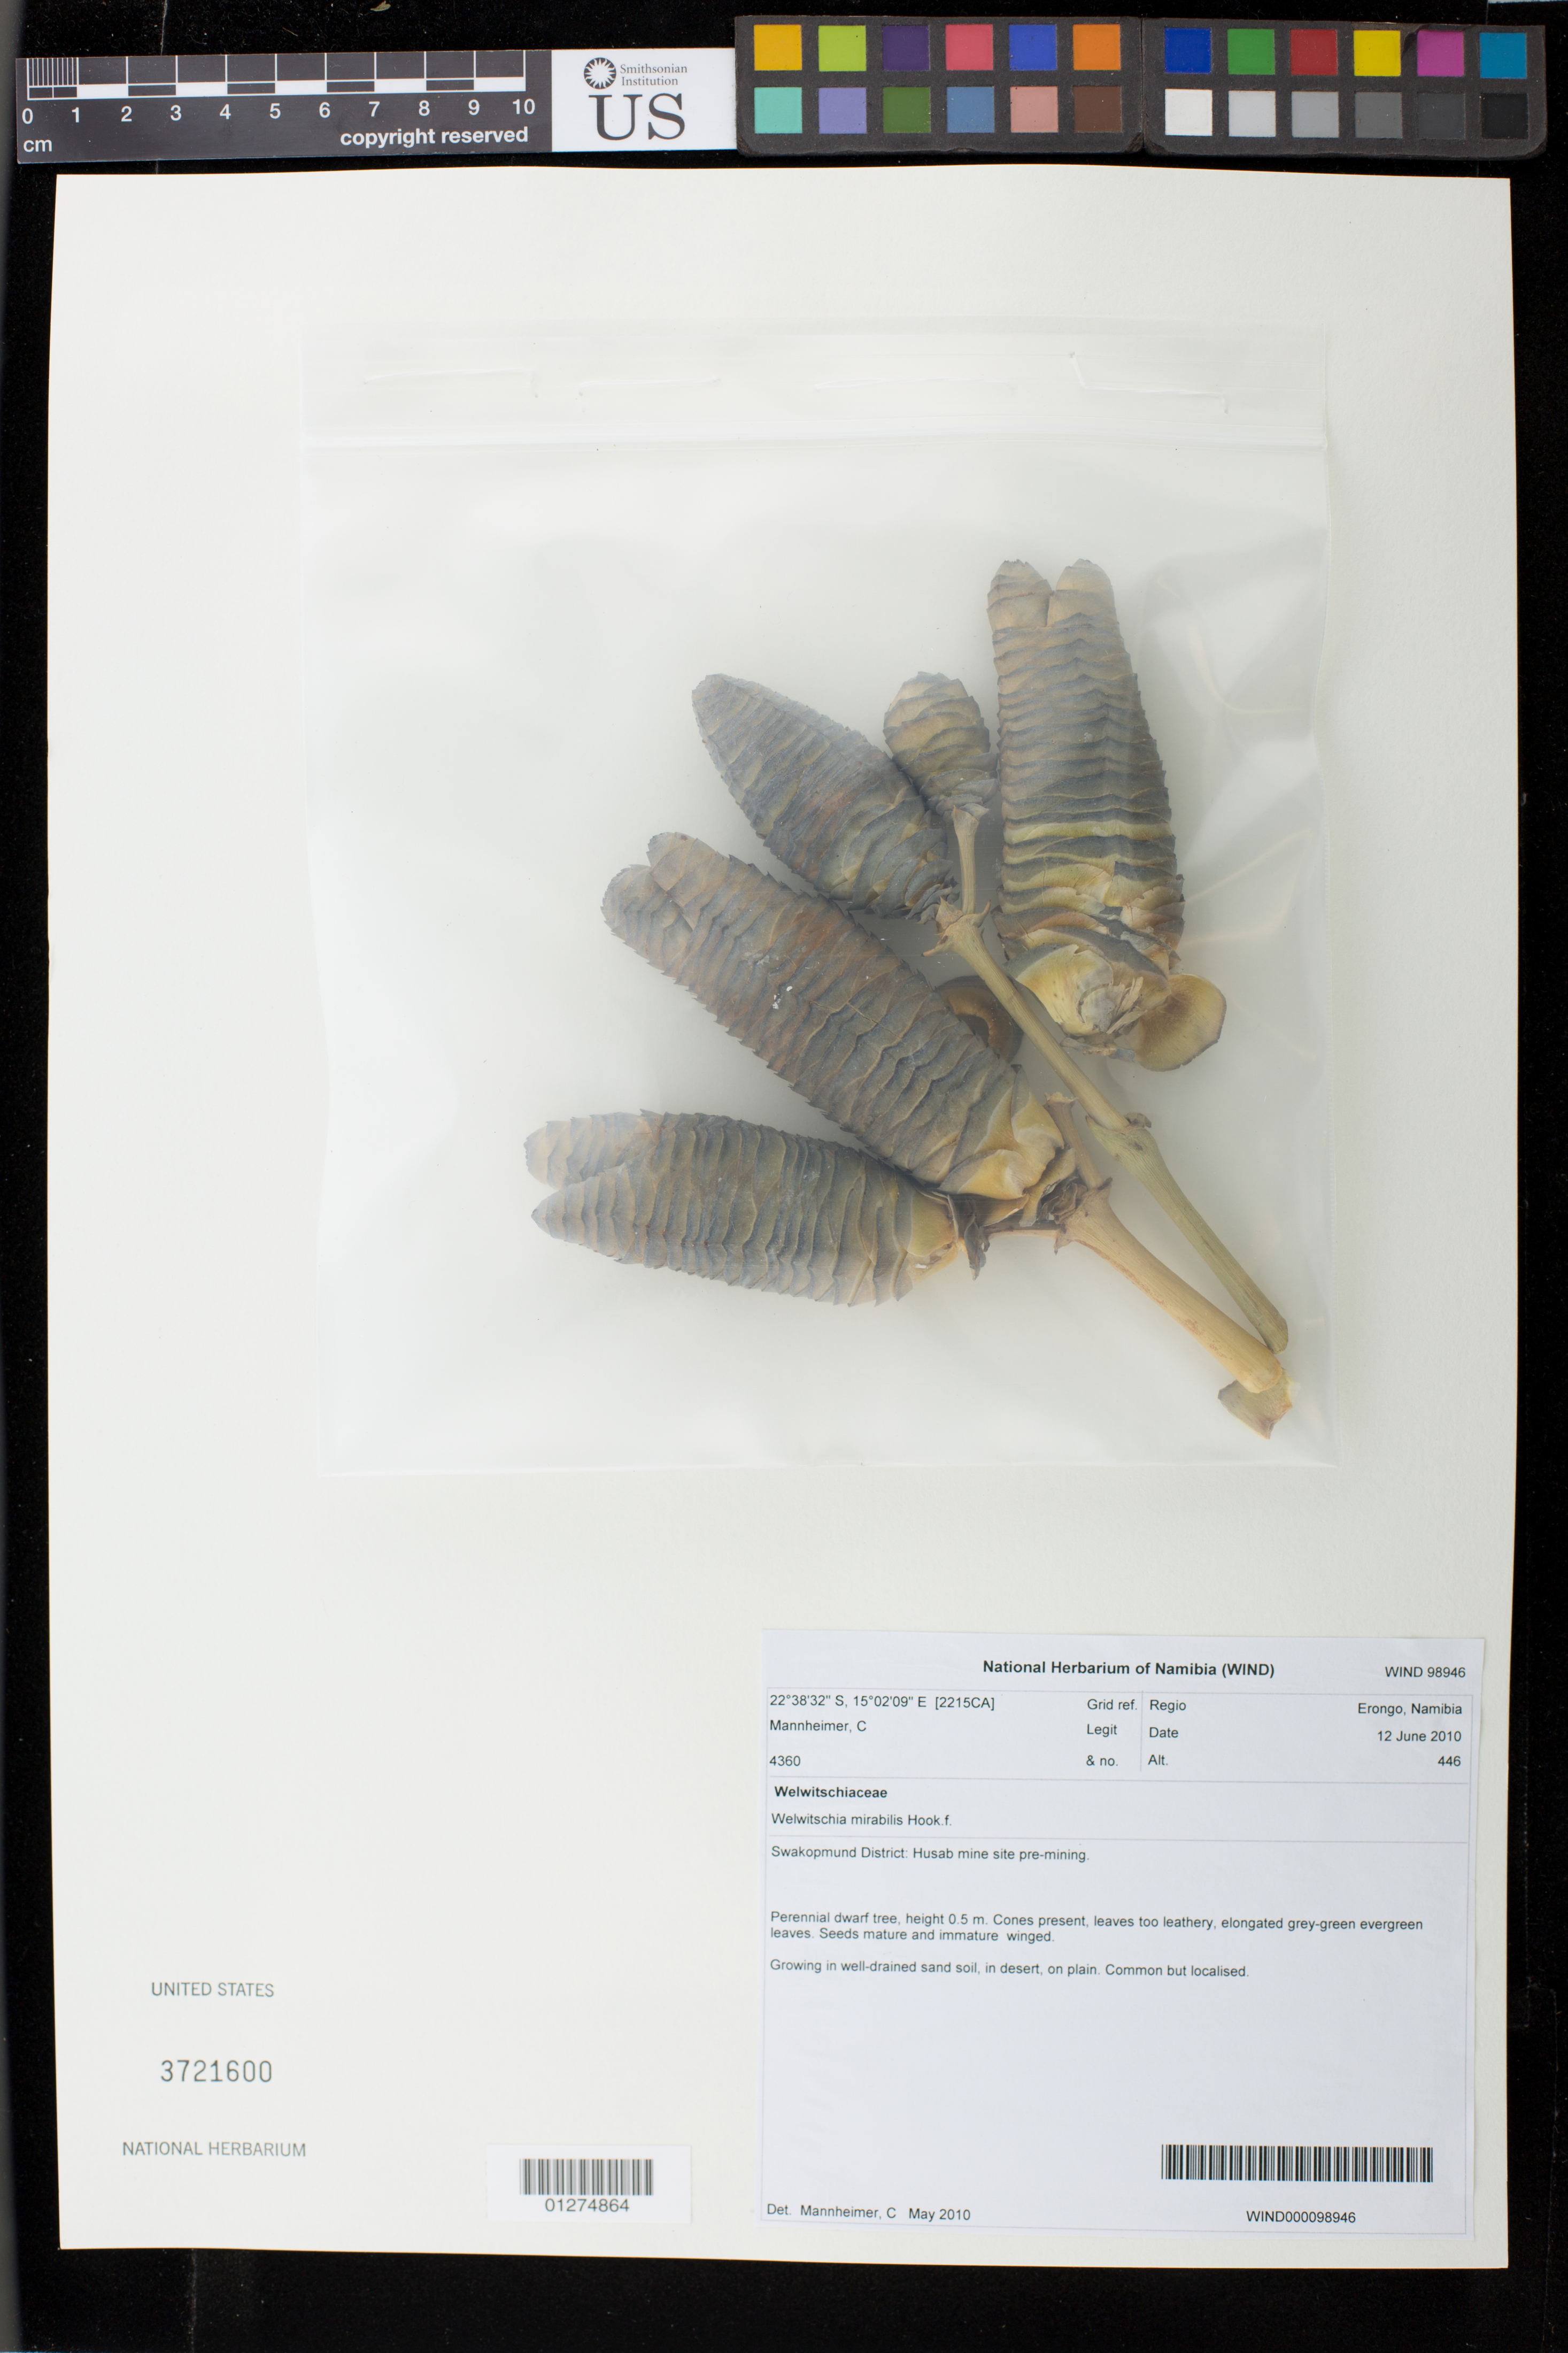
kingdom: Plantae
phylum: Tracheophyta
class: Gnetopsida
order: Welwitschiales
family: Welwitschiaceae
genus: Welwitschia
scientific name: Welwitschia mirabilis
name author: Hook. f.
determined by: Mannheimer, C. A.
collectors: C. A. Mannheimer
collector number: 4360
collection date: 2010-06-12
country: Namibia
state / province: Erongo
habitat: in desert, on plain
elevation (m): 446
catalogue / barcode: US 3721600